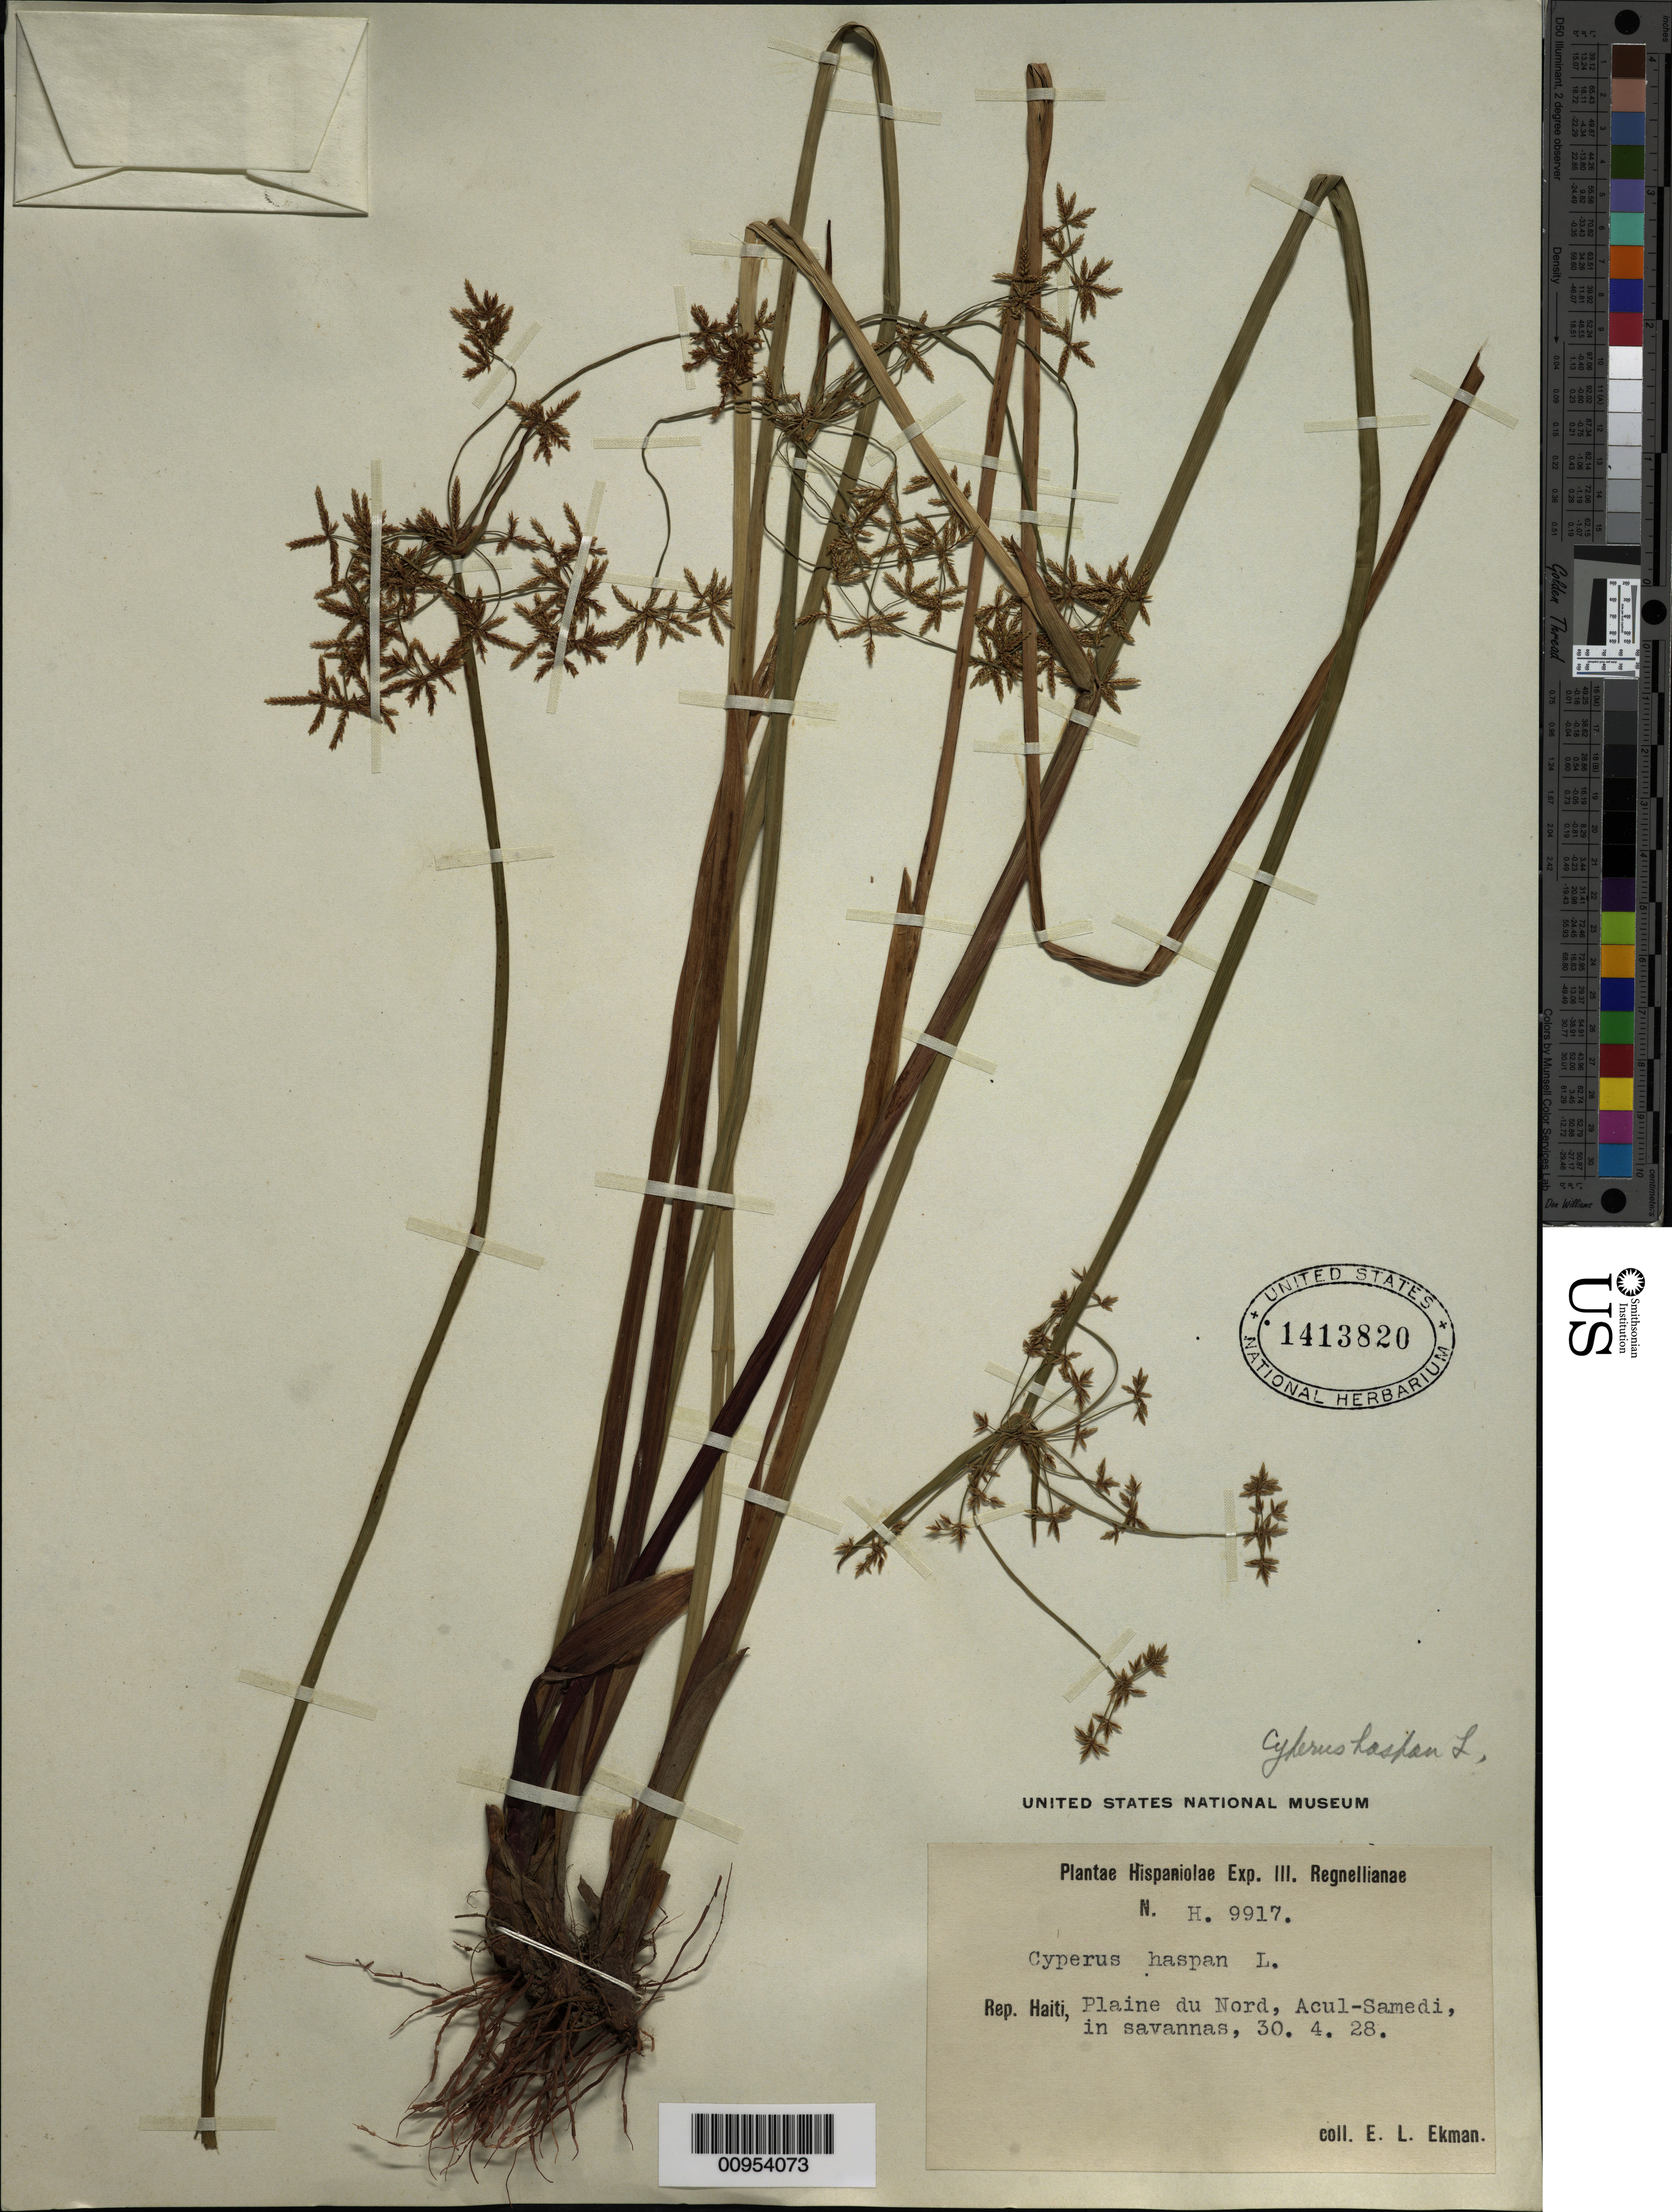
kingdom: Plantae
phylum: Tracheophyta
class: Liliopsida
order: Poales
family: Cyperaceae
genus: Cyperus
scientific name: Cyperus haspan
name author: L.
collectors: E. L. Ekman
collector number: H 9917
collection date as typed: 30 Apr 1928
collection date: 1928-04-30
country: Haiti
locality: Plaine du Nord, Acul-Samedi, savannas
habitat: In savannas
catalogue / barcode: US 1413820